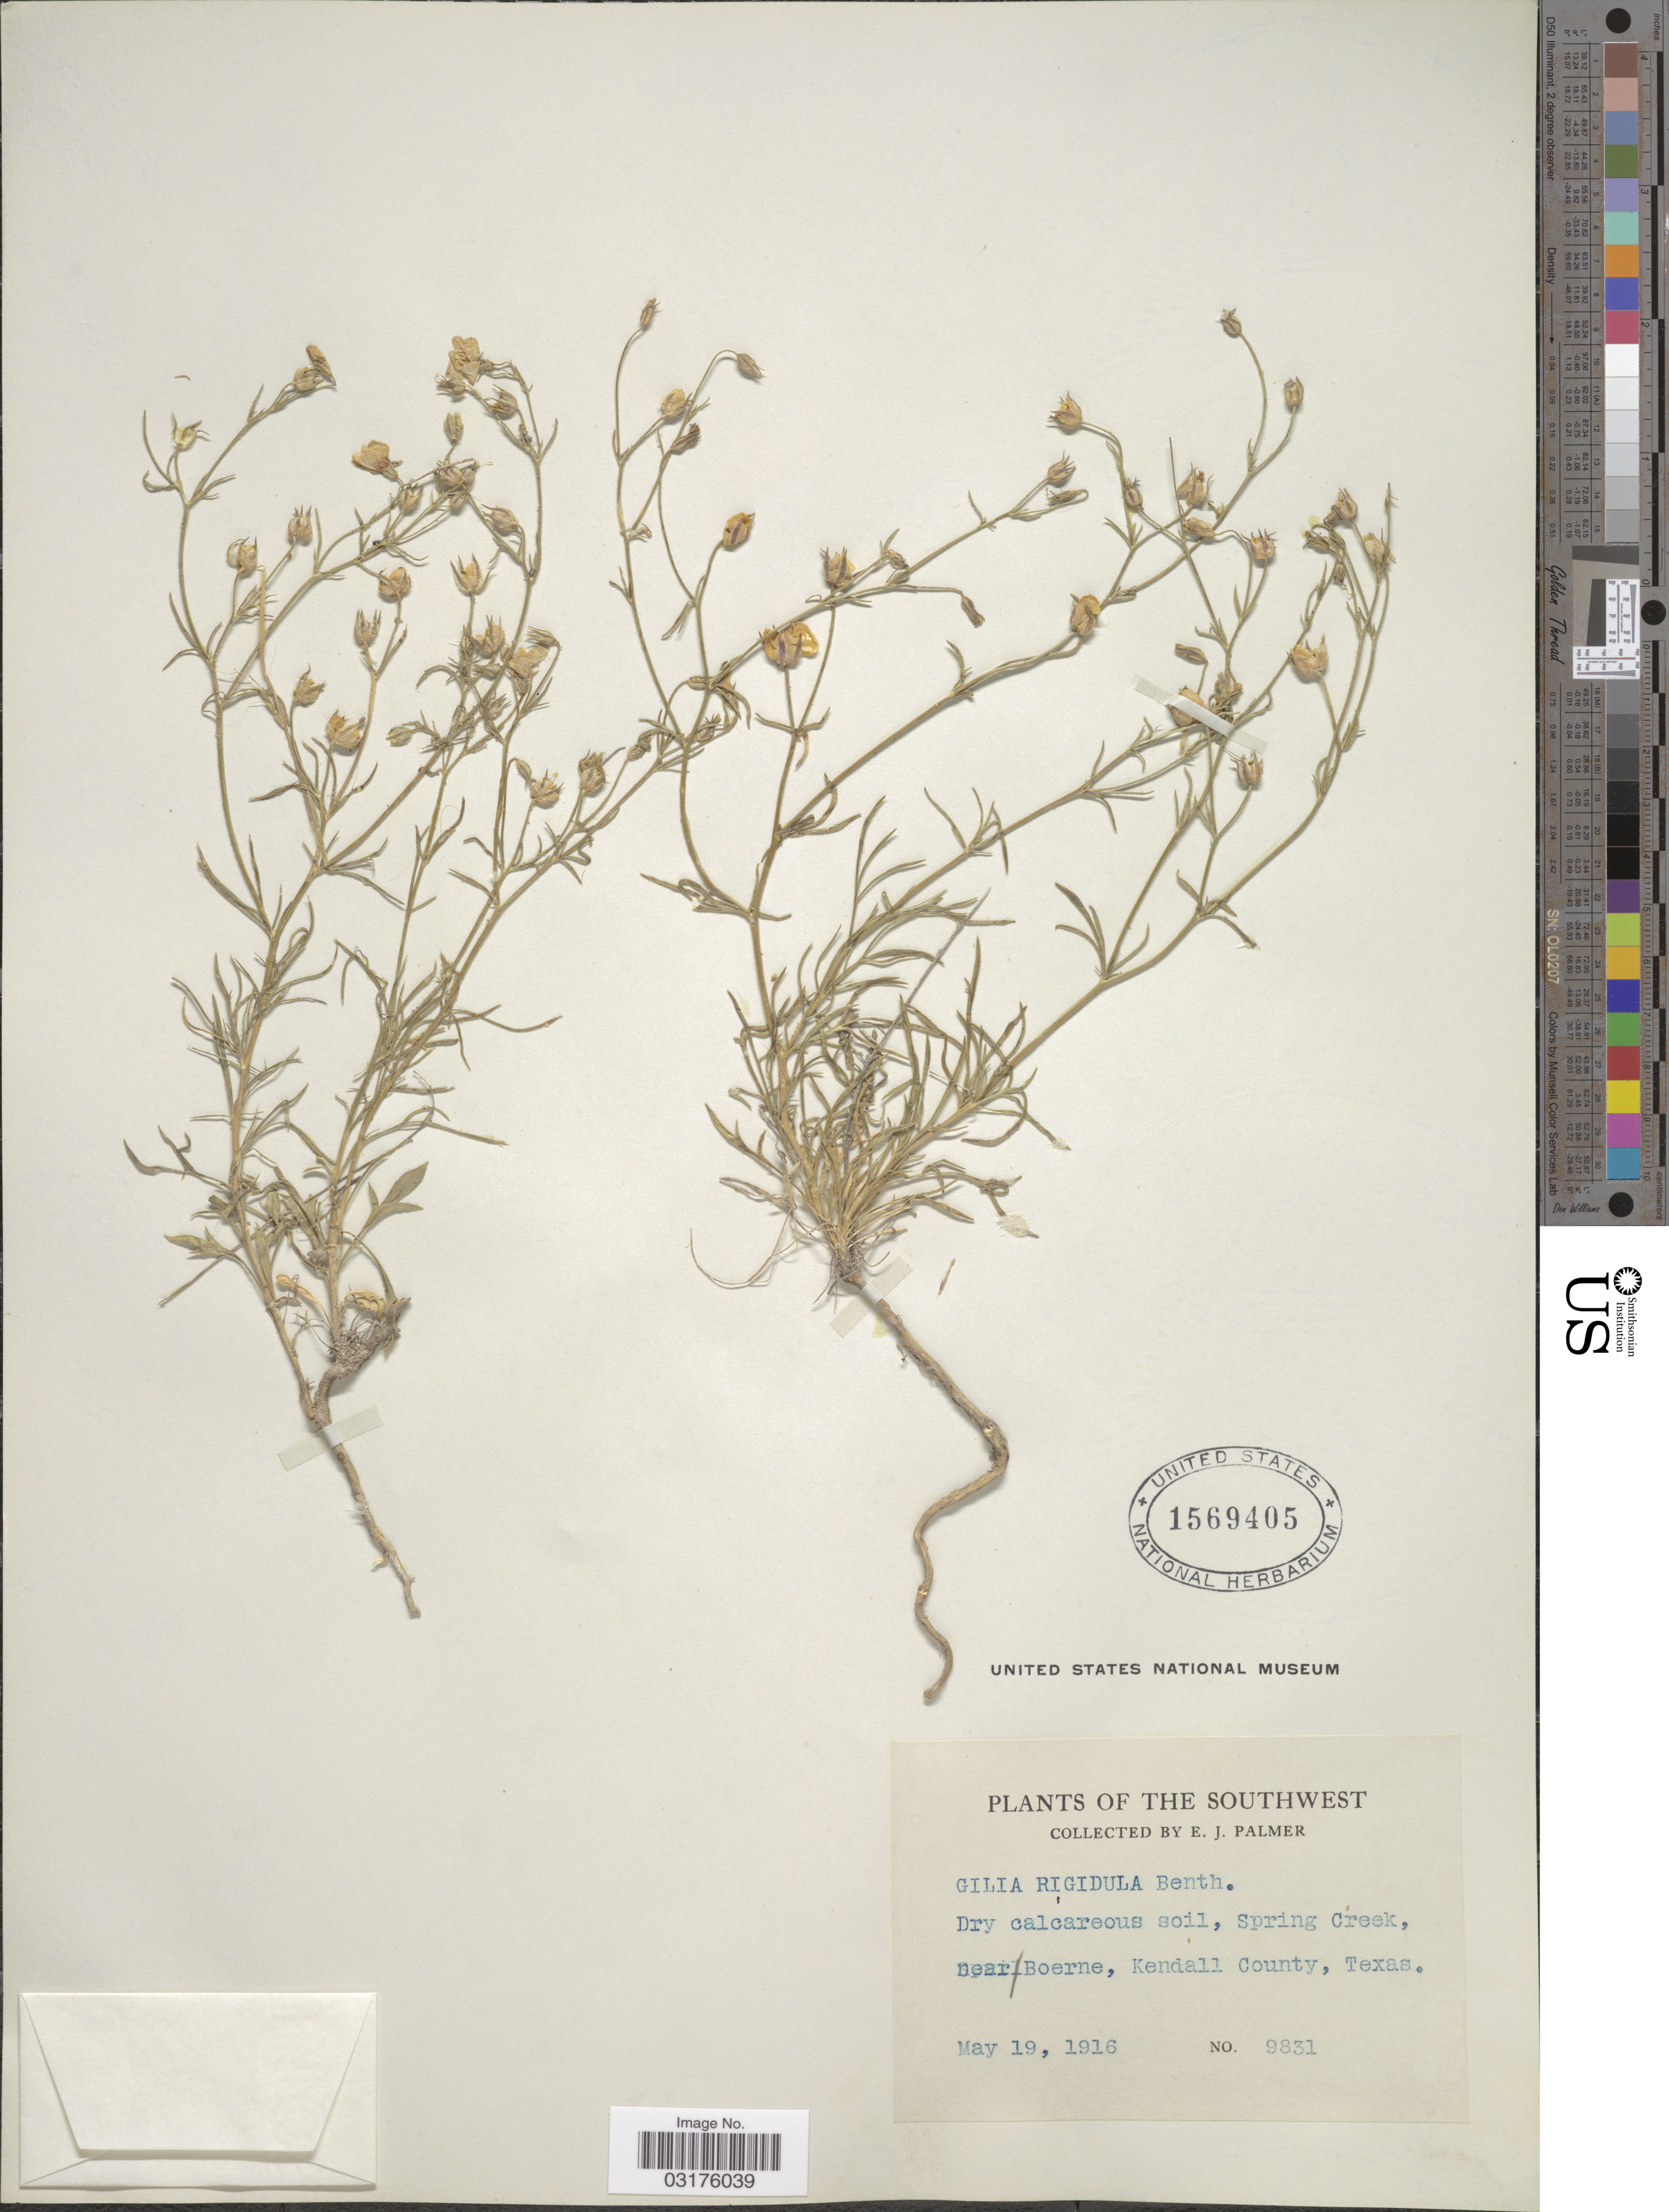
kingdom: Plantae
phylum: Tracheophyta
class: Magnoliopsida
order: Ericales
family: Polemoniaceae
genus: Giliastrum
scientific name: Giliastrum rigidulum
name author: (Benth.) Rydb.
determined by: Strong, Mark T., (BOT), Smithsonian Institution - National Museum of Natural History (UNITED STATES)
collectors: E. J. Palmer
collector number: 9831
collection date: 1916-05-19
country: United States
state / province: Texas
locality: The Southwest, Spring Creek, near Boerne, Kendall County.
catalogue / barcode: US 1569405